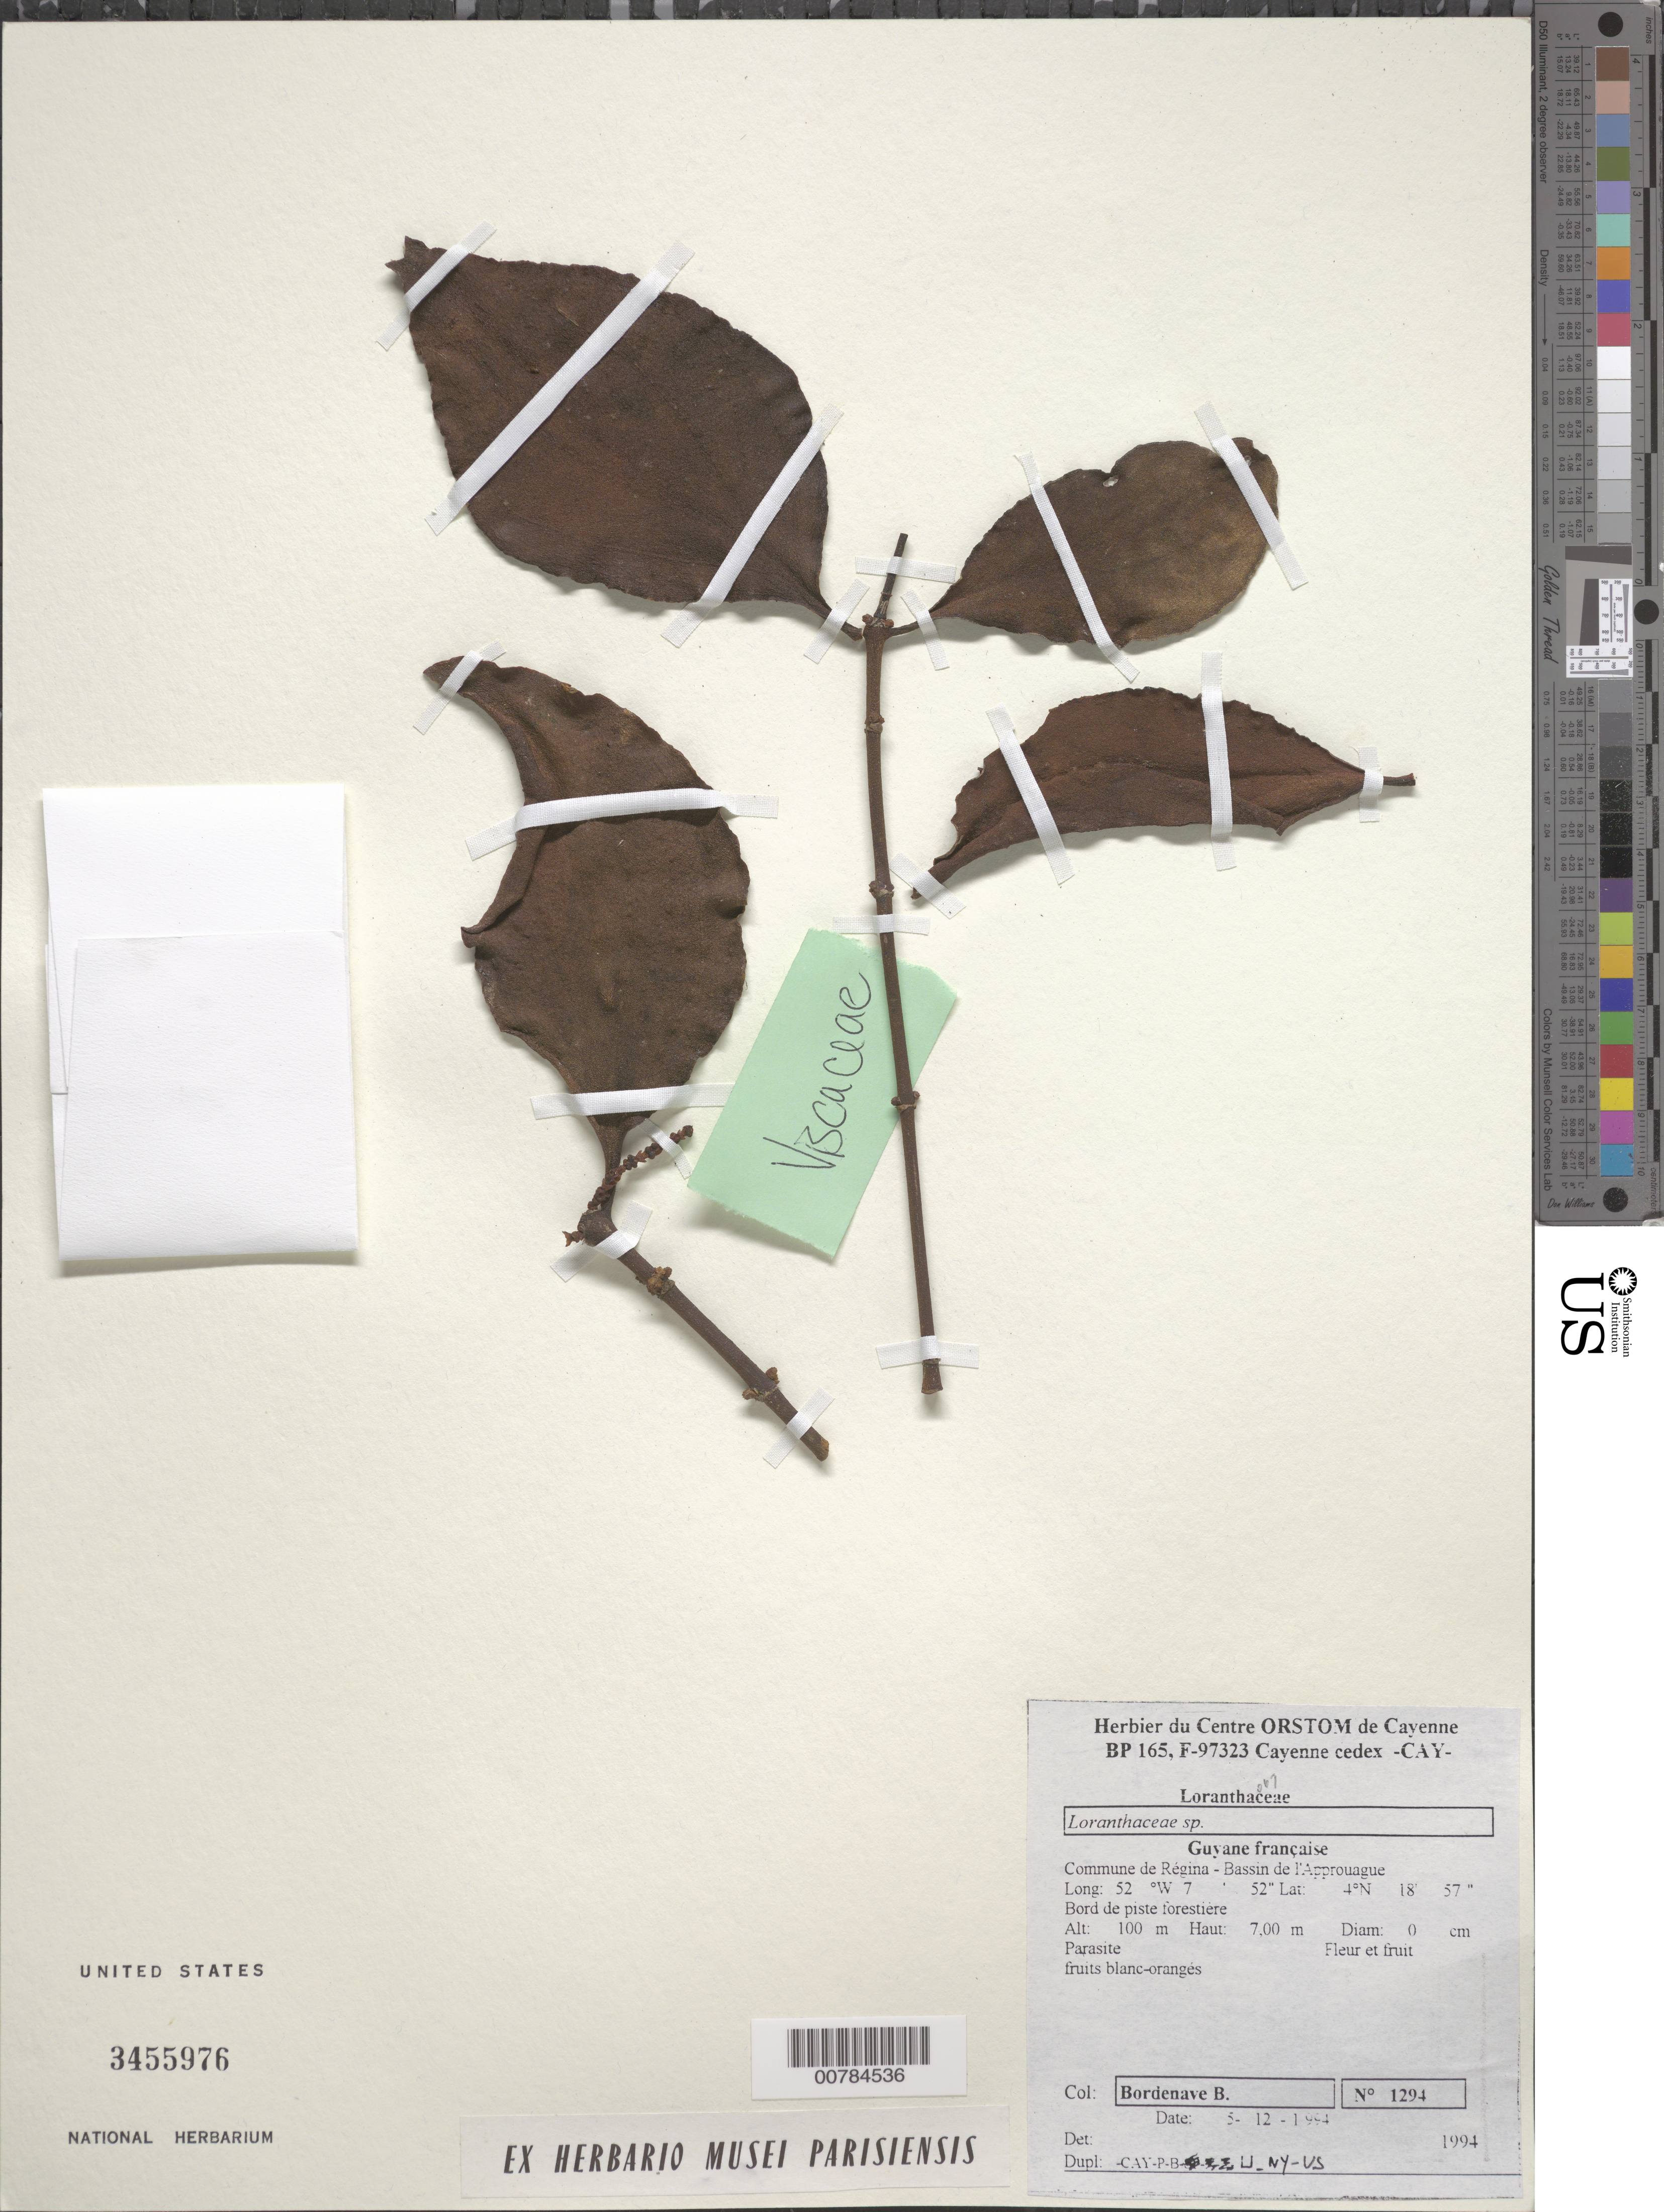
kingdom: Plantae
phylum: Tracheophyta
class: Magnoliopsida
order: Santalales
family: Loranthaceae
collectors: B. Bordenave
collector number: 1294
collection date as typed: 5-Dec-94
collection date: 1994-12-05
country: French Guiana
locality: Commune de Régina, Bassin de l'Approuague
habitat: Bord de piste forestiere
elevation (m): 100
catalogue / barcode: US 3455976